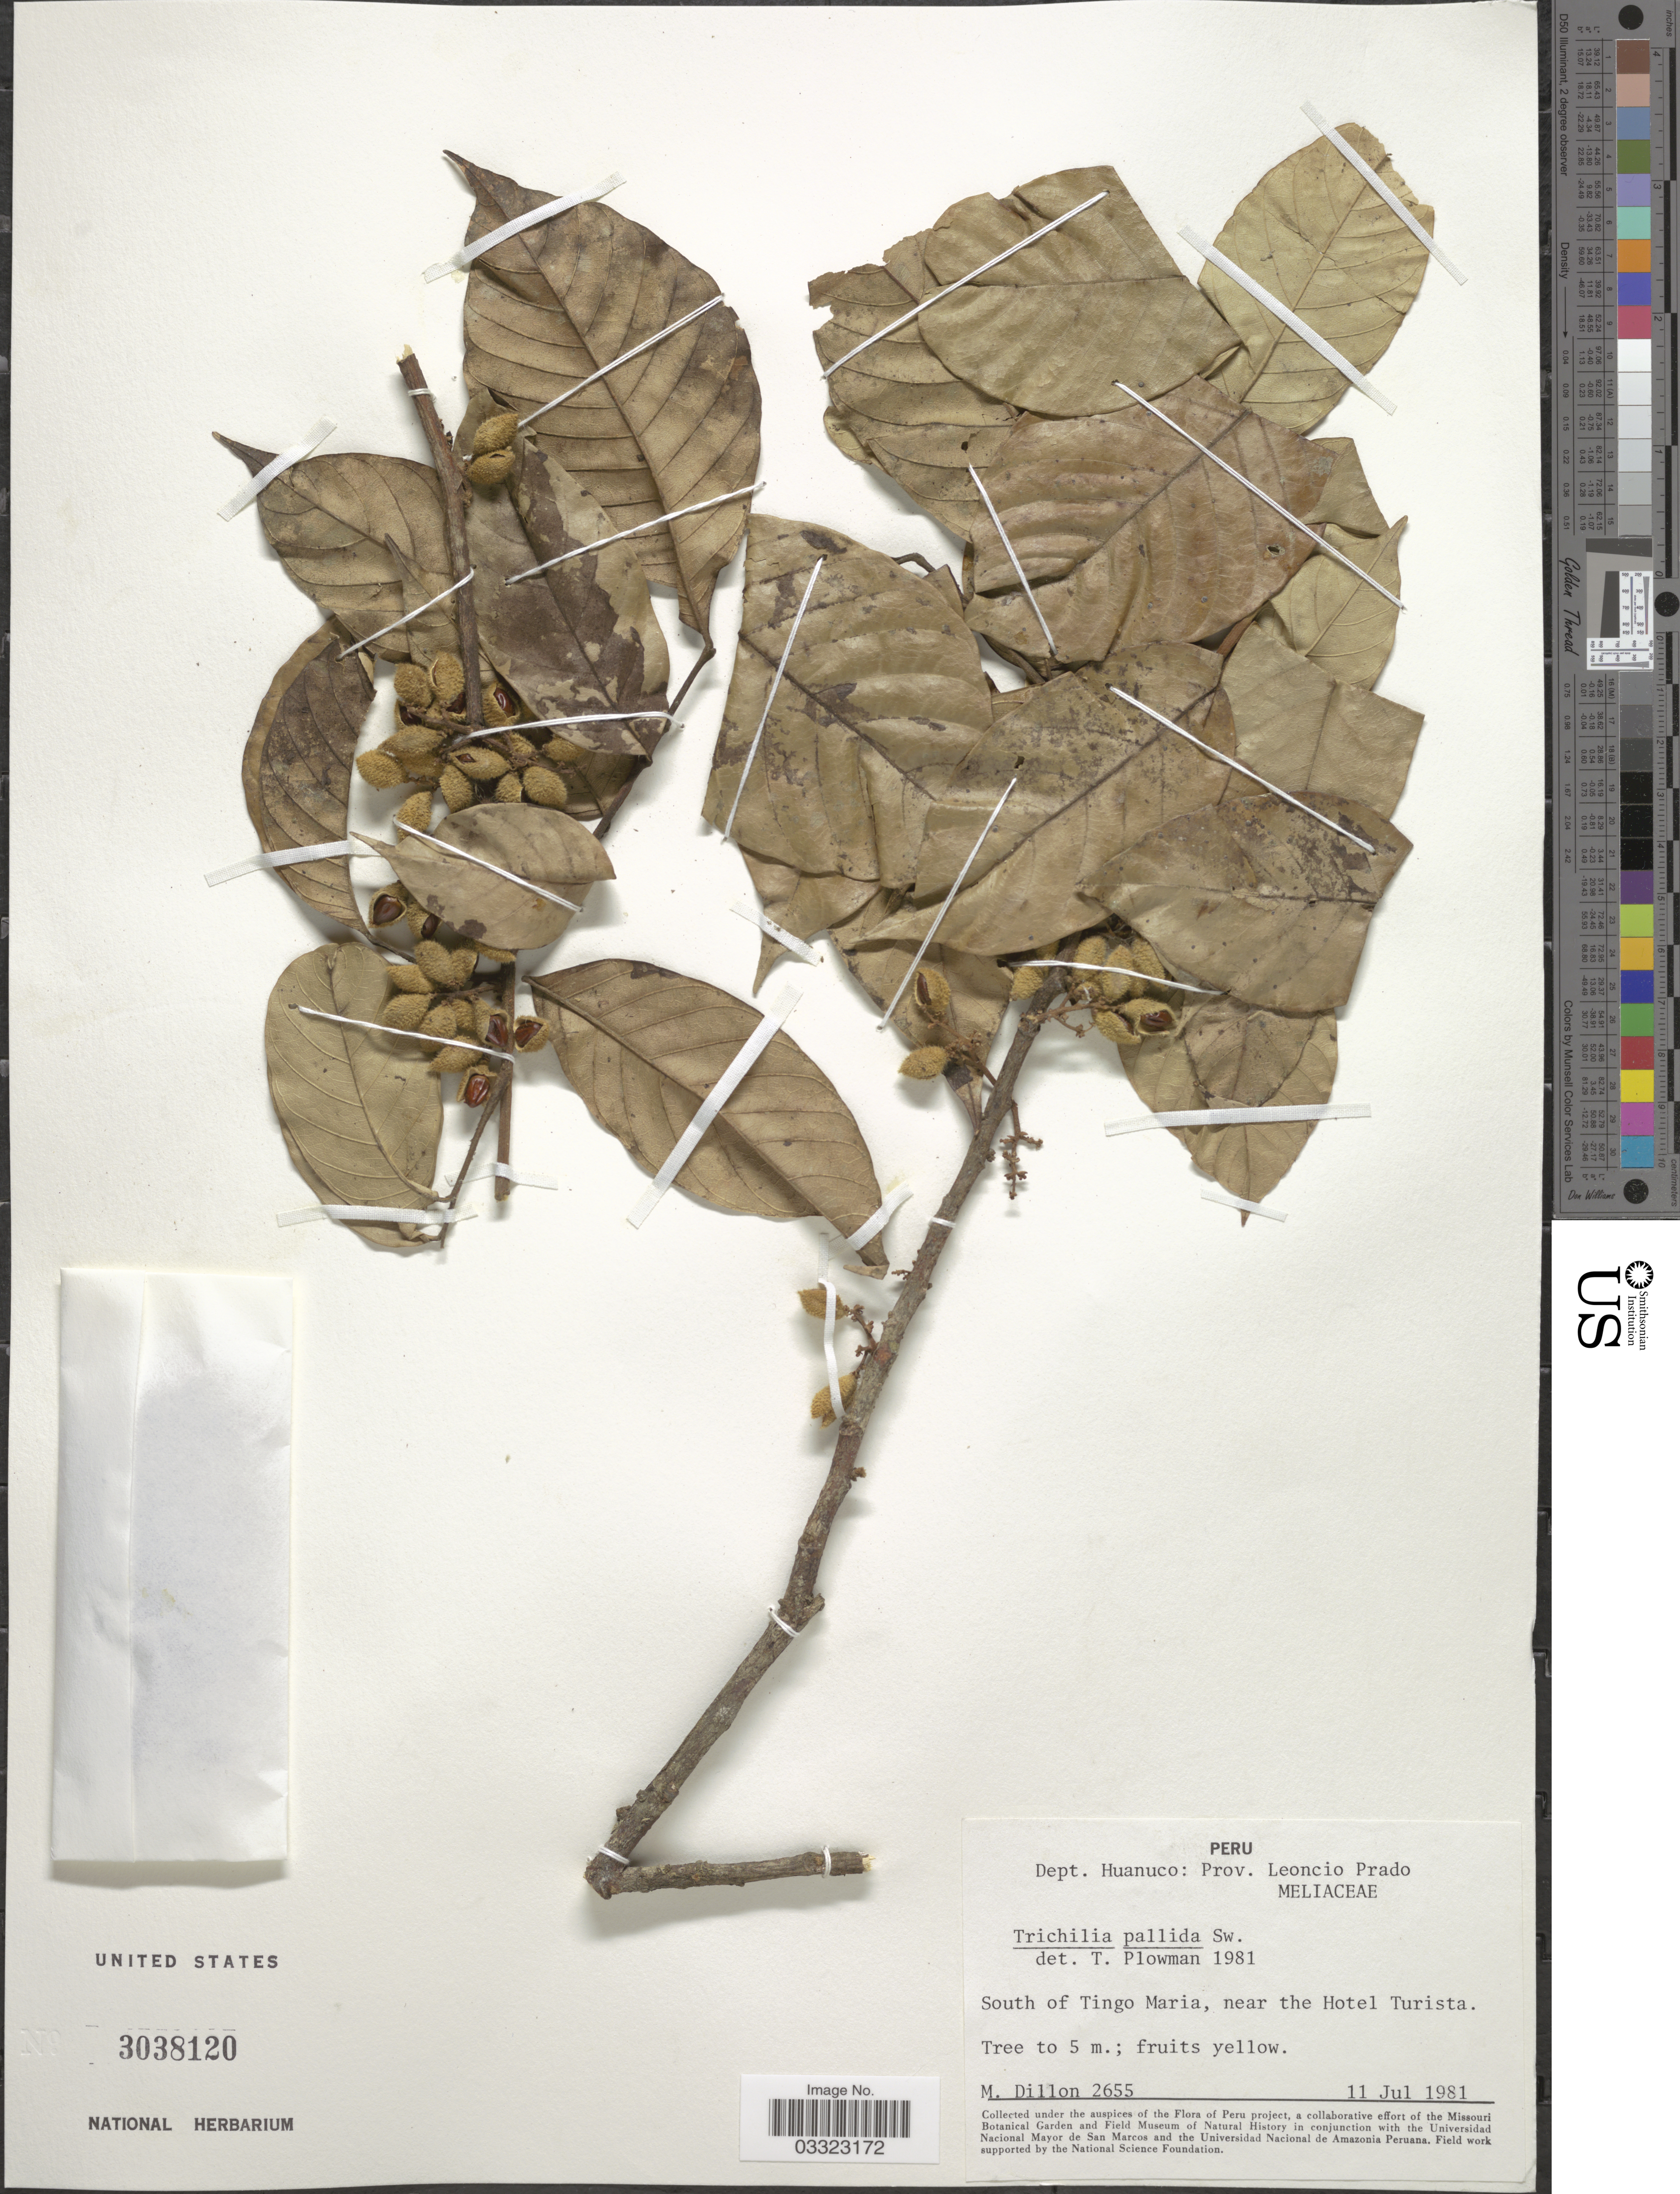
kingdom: Plantae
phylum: Tracheophyta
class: Magnoliopsida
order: Sapindales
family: Meliaceae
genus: Trichilia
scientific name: Trichilia pallida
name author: Sw.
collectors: M. O. Dillon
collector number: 2655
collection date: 1981-07-11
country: Peru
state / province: Huánuco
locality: Dept. Huanuco: Prov. Leoncio Prado. South of Tingo Maria, near the Hotel Turista.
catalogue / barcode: US 3038120